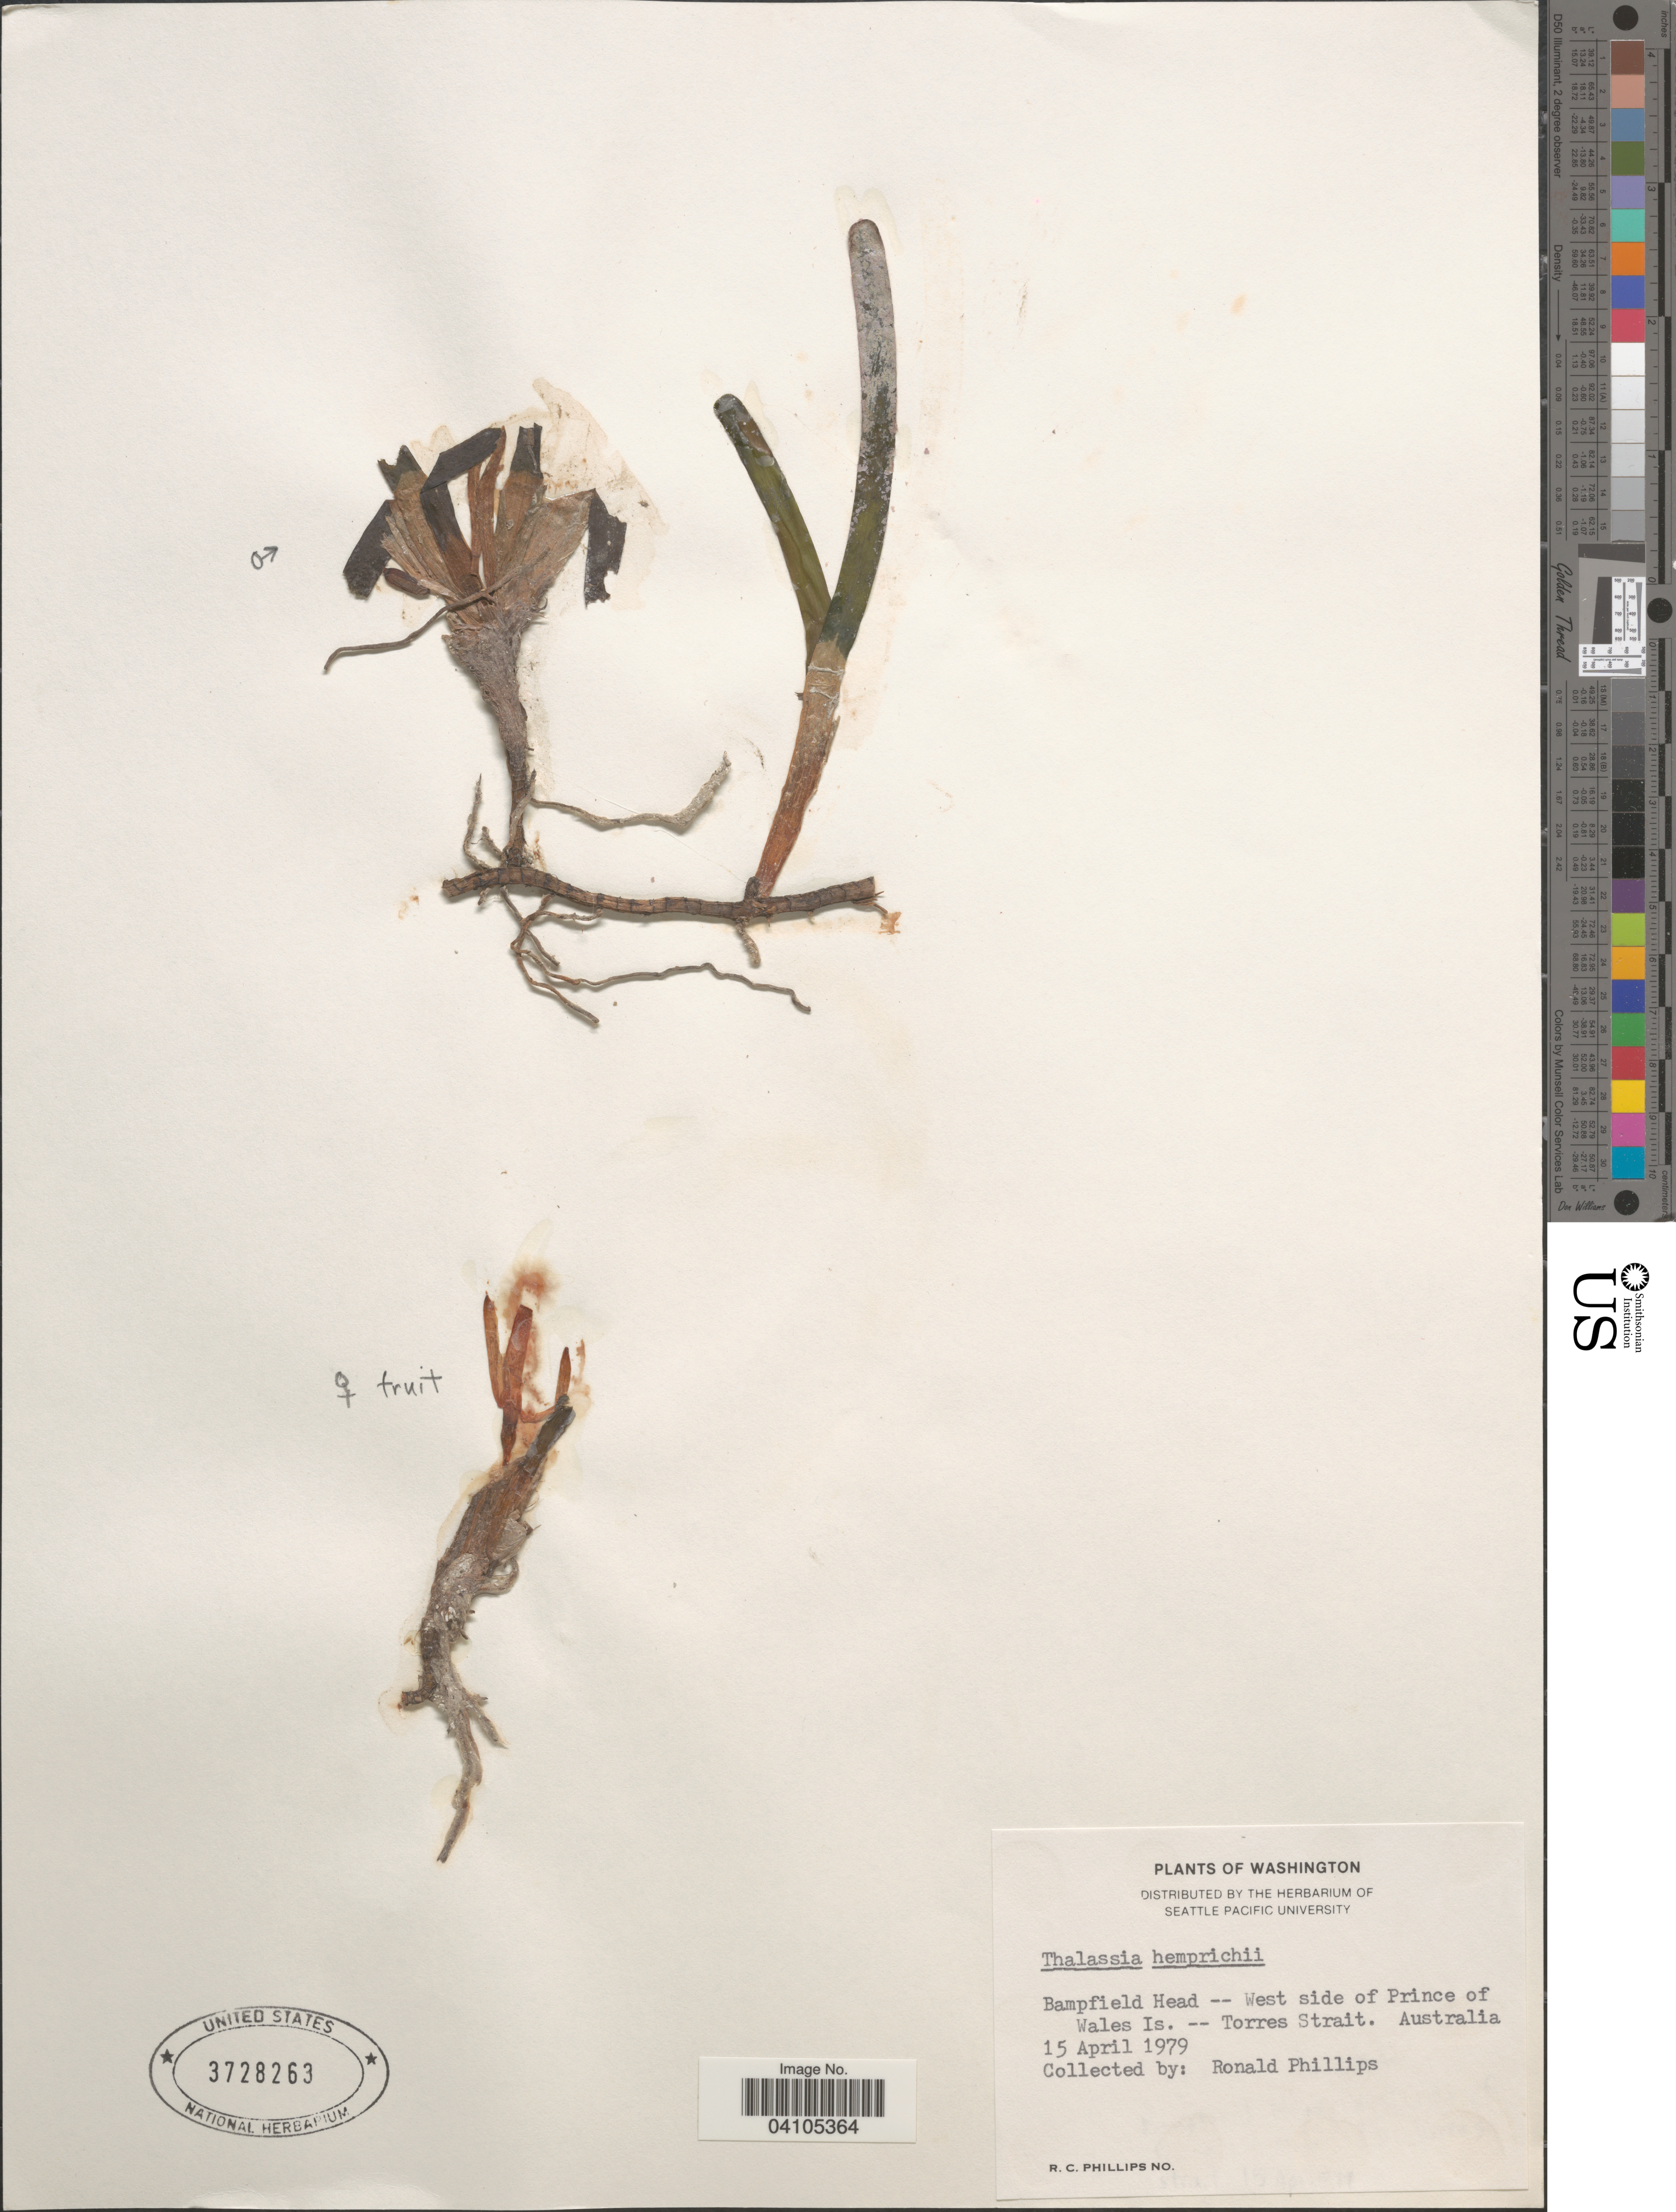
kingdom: Plantae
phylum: Tracheophyta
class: Liliopsida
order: Alismatales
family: Hydrocharitaceae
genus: Thalassia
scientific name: Thalassia hemprichii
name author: Asch.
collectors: R. C. Phillips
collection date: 1979-04-15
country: Australia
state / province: Queensland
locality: Bampfield Head -- West side of Prince of Wales Is. -- Torres Strait.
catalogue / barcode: US 3728263